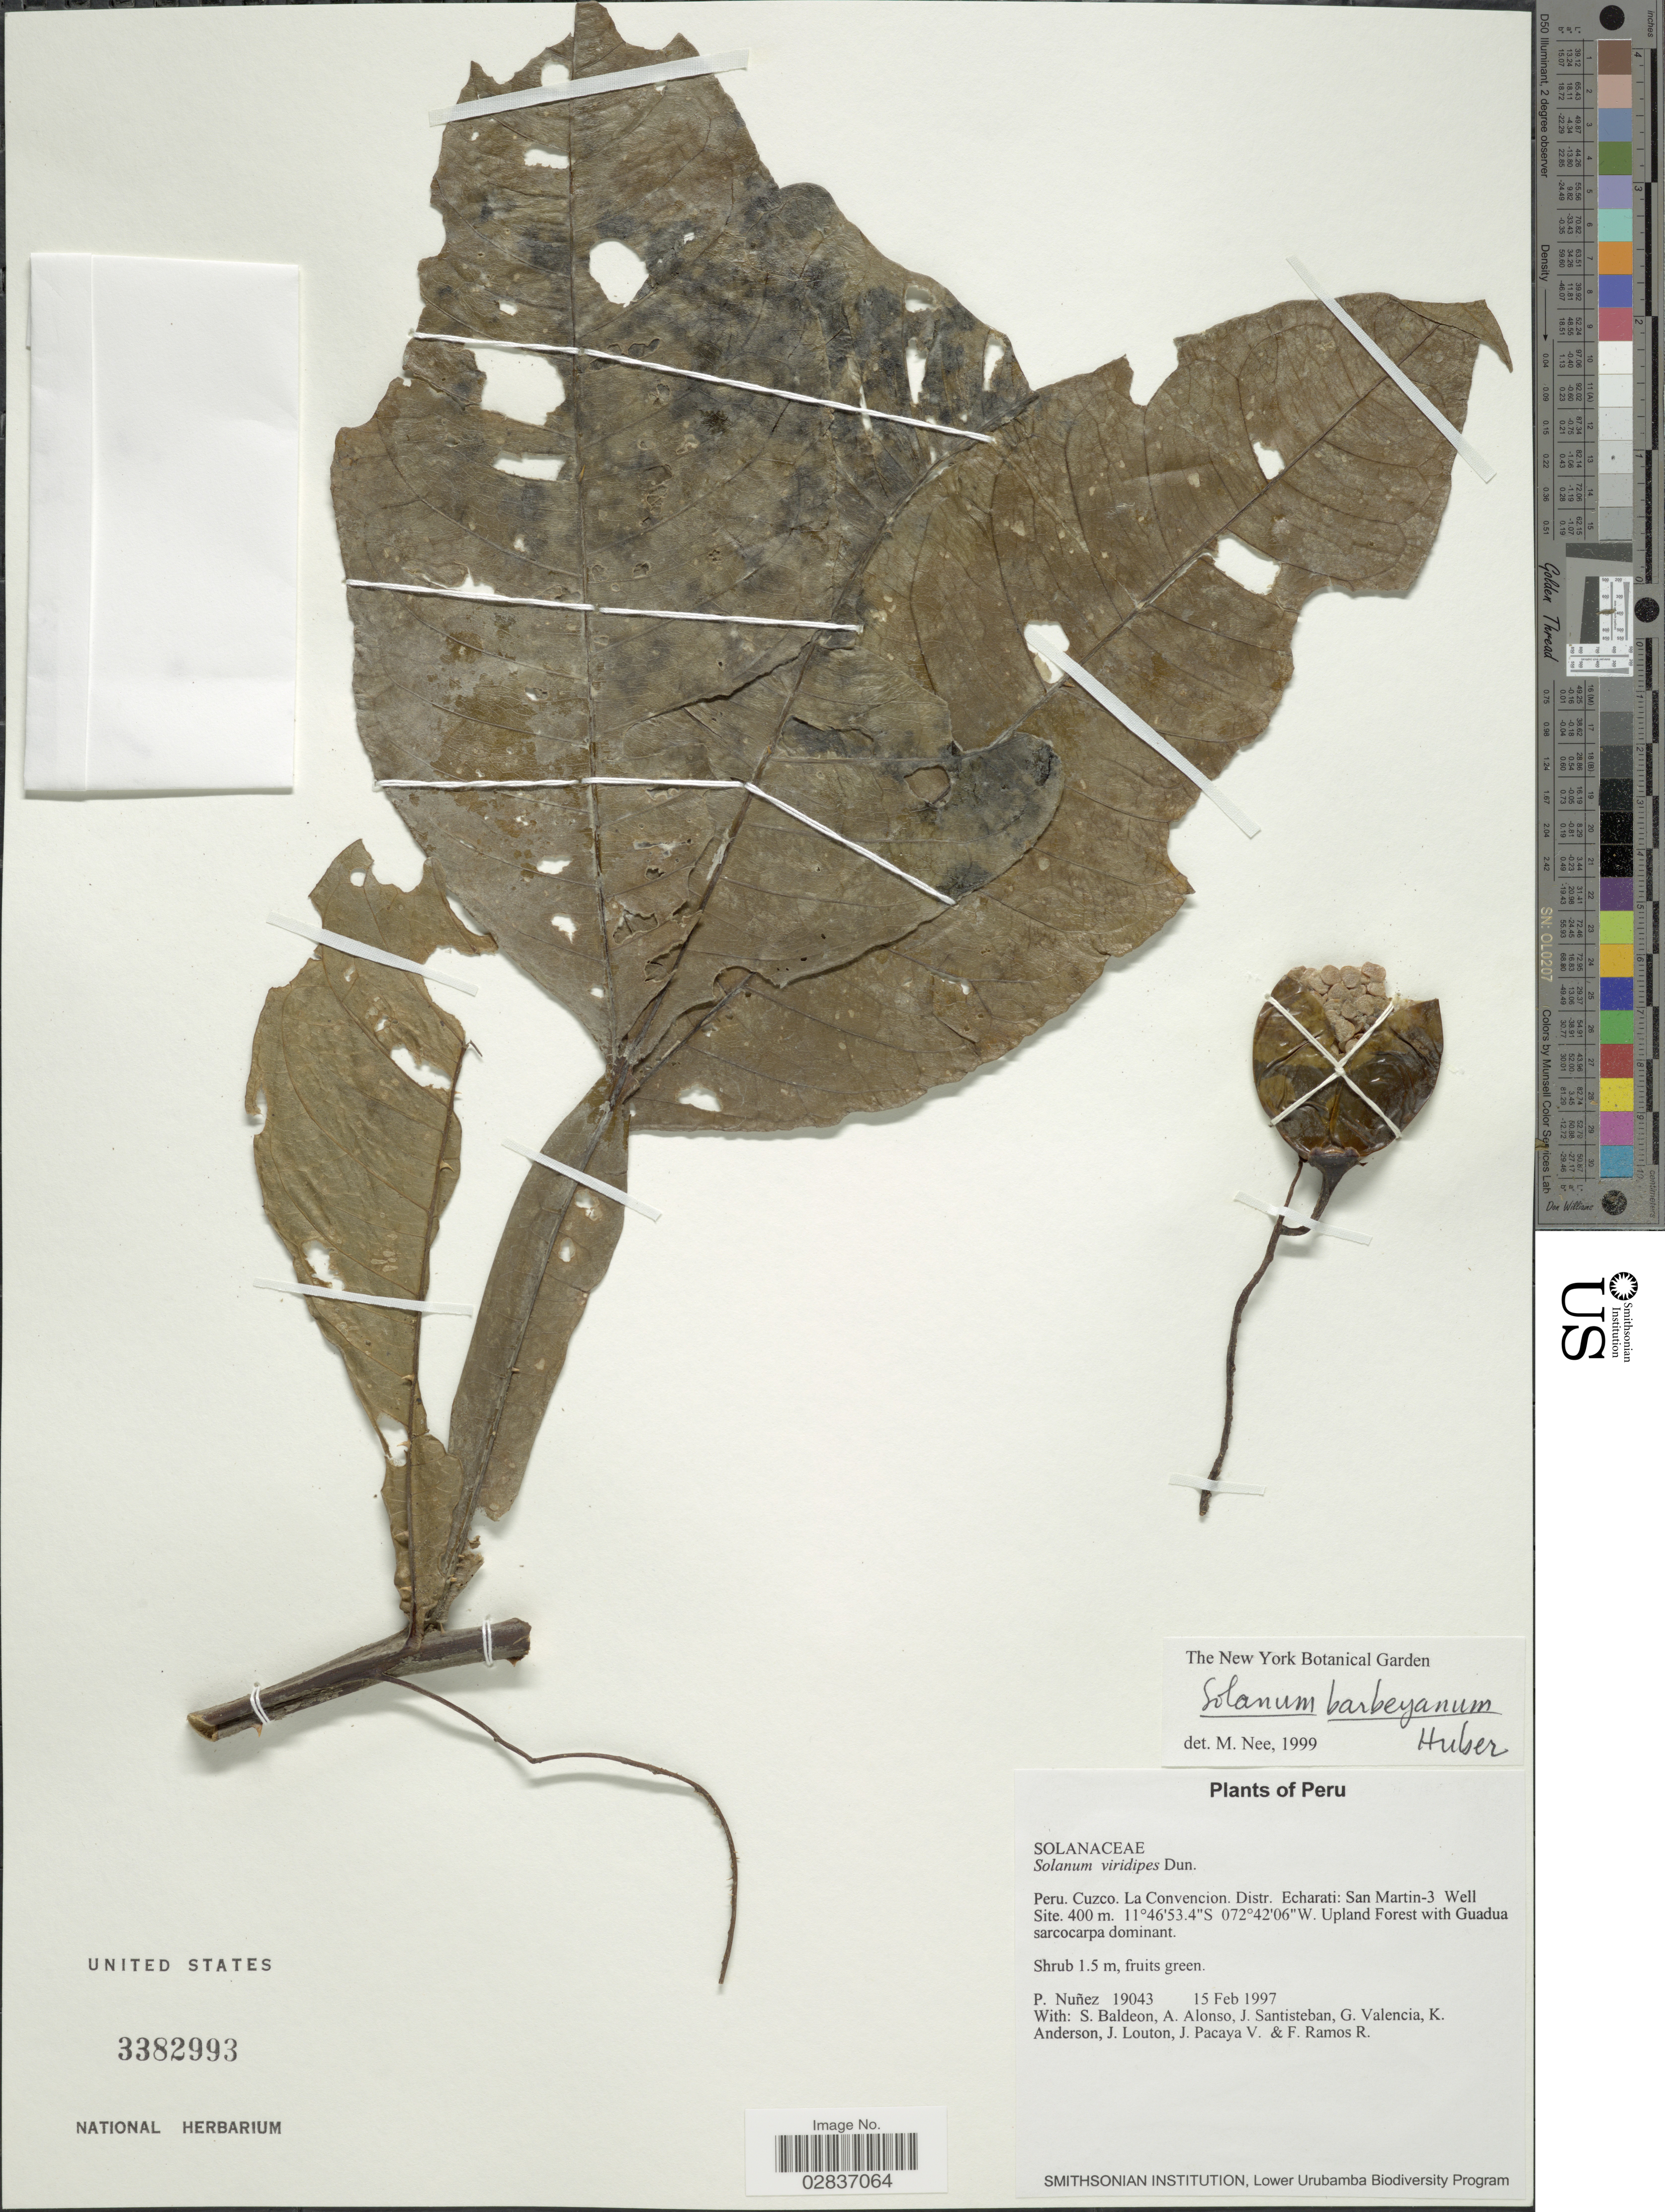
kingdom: Plantae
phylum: Tracheophyta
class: Magnoliopsida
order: Solanales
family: Solanaceae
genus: Solanum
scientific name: Solanum barbeyanum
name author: Huber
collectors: P. Nuñez V., S. Baldeon, A. Alonso, J. Santisteban & et al.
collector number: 19043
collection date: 1997-02-15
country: Peru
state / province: Cusco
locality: Cuzco. La Convencion. Distr. Echarati: San Martin-3 Well Site.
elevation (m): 400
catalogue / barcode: US 3382993